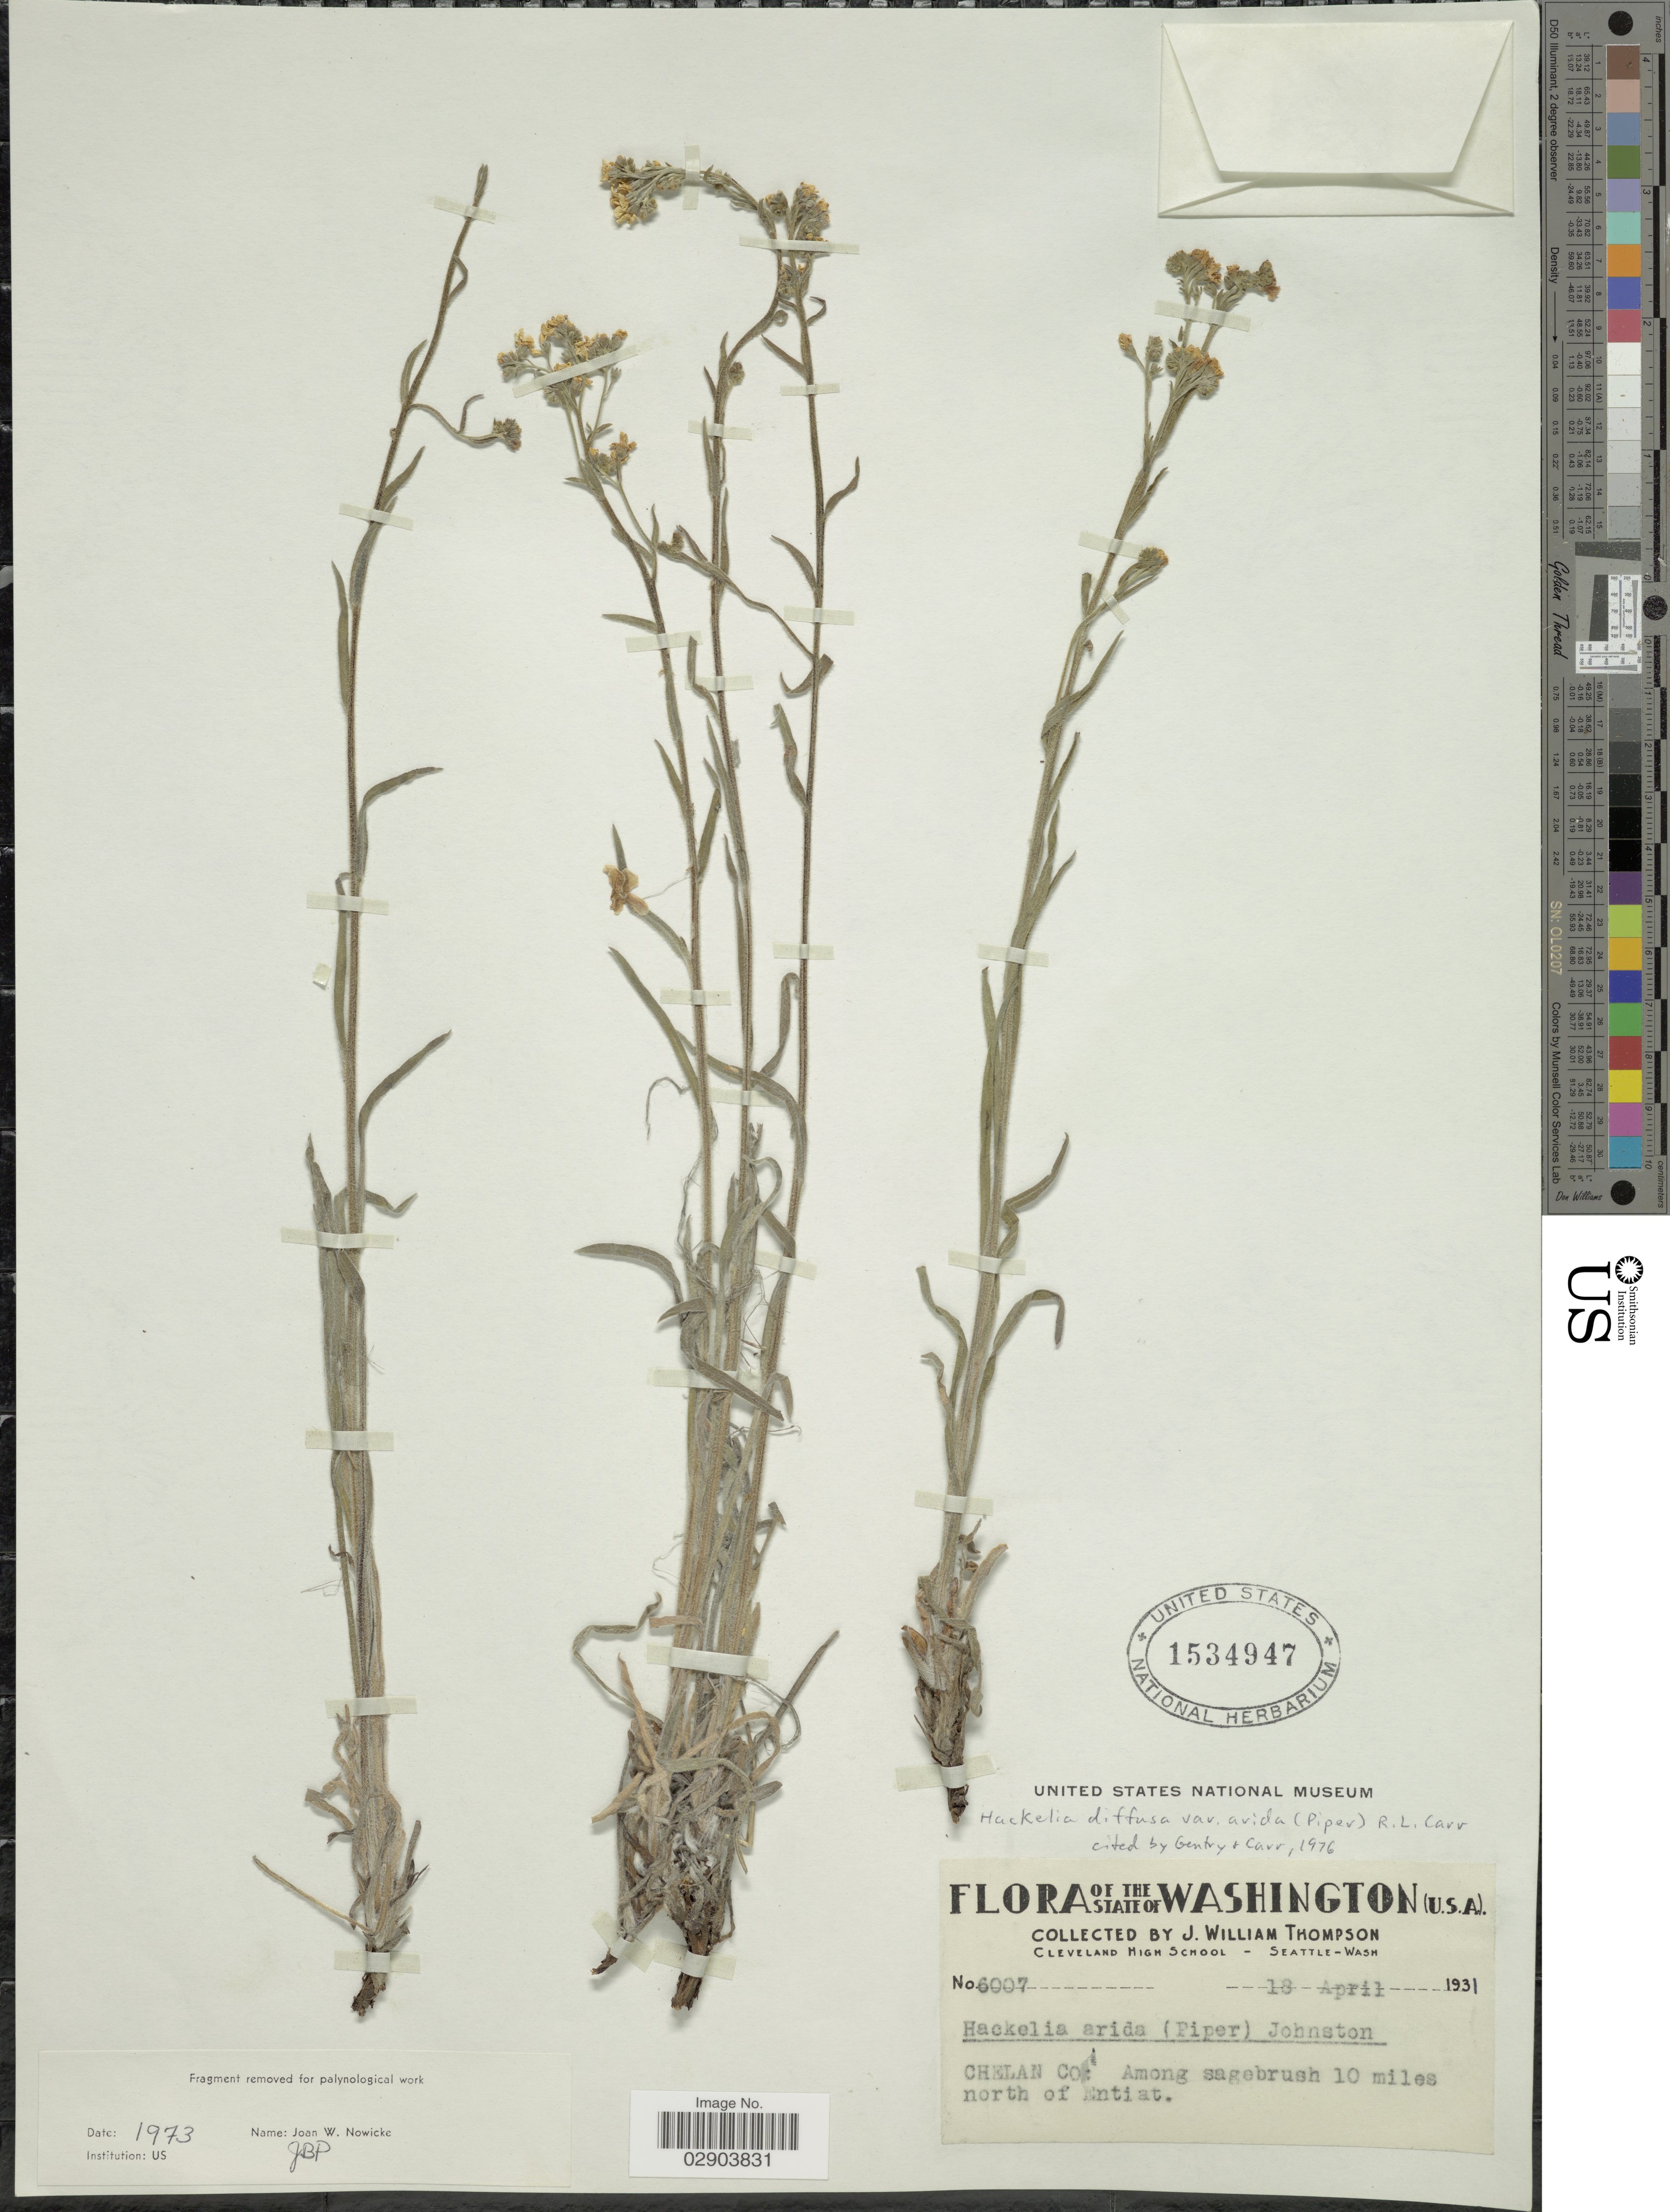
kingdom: Plantae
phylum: Tracheophyta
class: Magnoliopsida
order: Boraginales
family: Boraginaceae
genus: Hackelia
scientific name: Hackelia diffusa var. arida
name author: (Piper) Carr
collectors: J. W. Thompson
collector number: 6007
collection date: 1931-04-18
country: United States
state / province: Washington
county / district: Chelan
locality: Chelan Co., Among sagebrush 10 miles north of Entiat.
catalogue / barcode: US 1534947